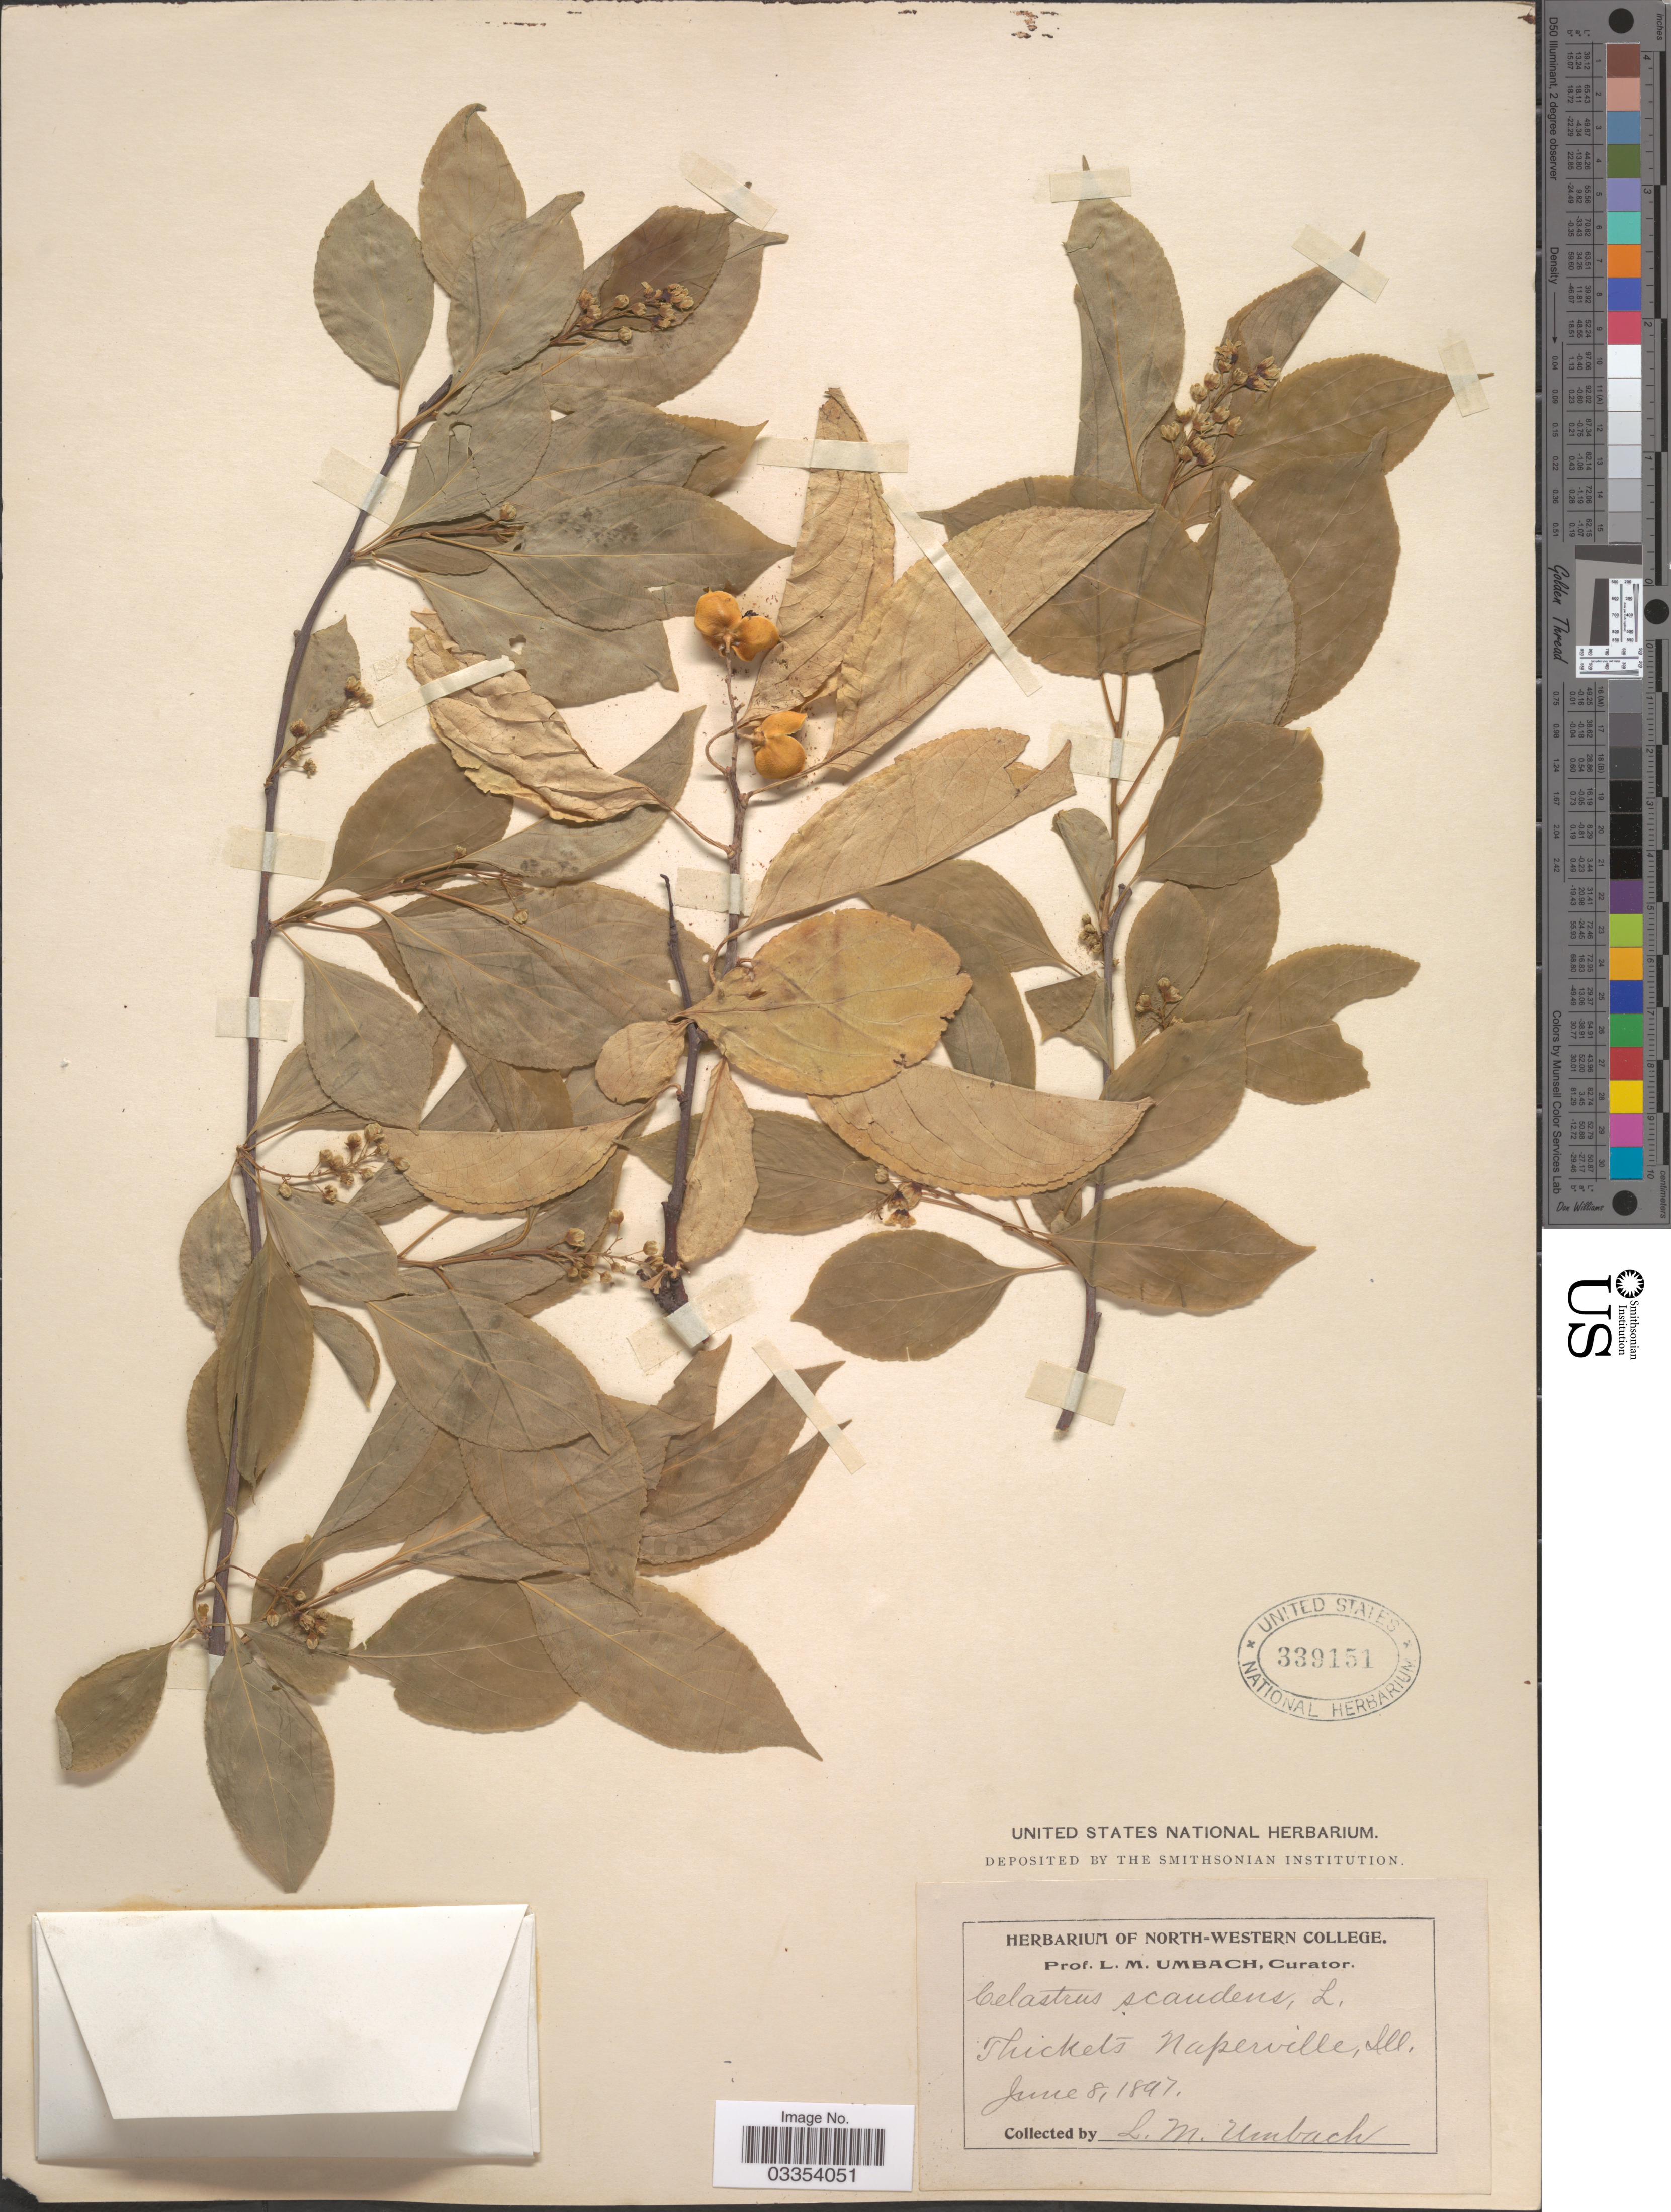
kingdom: Plantae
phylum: Tracheophyta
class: Magnoliopsida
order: Celastrales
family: Celastraceae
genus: Celastrus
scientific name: Celastrus scandens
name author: L.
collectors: L. M. Umbach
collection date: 1897-06-08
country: United States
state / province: Illinois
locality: Thickets Naperville.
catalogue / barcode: US 339151